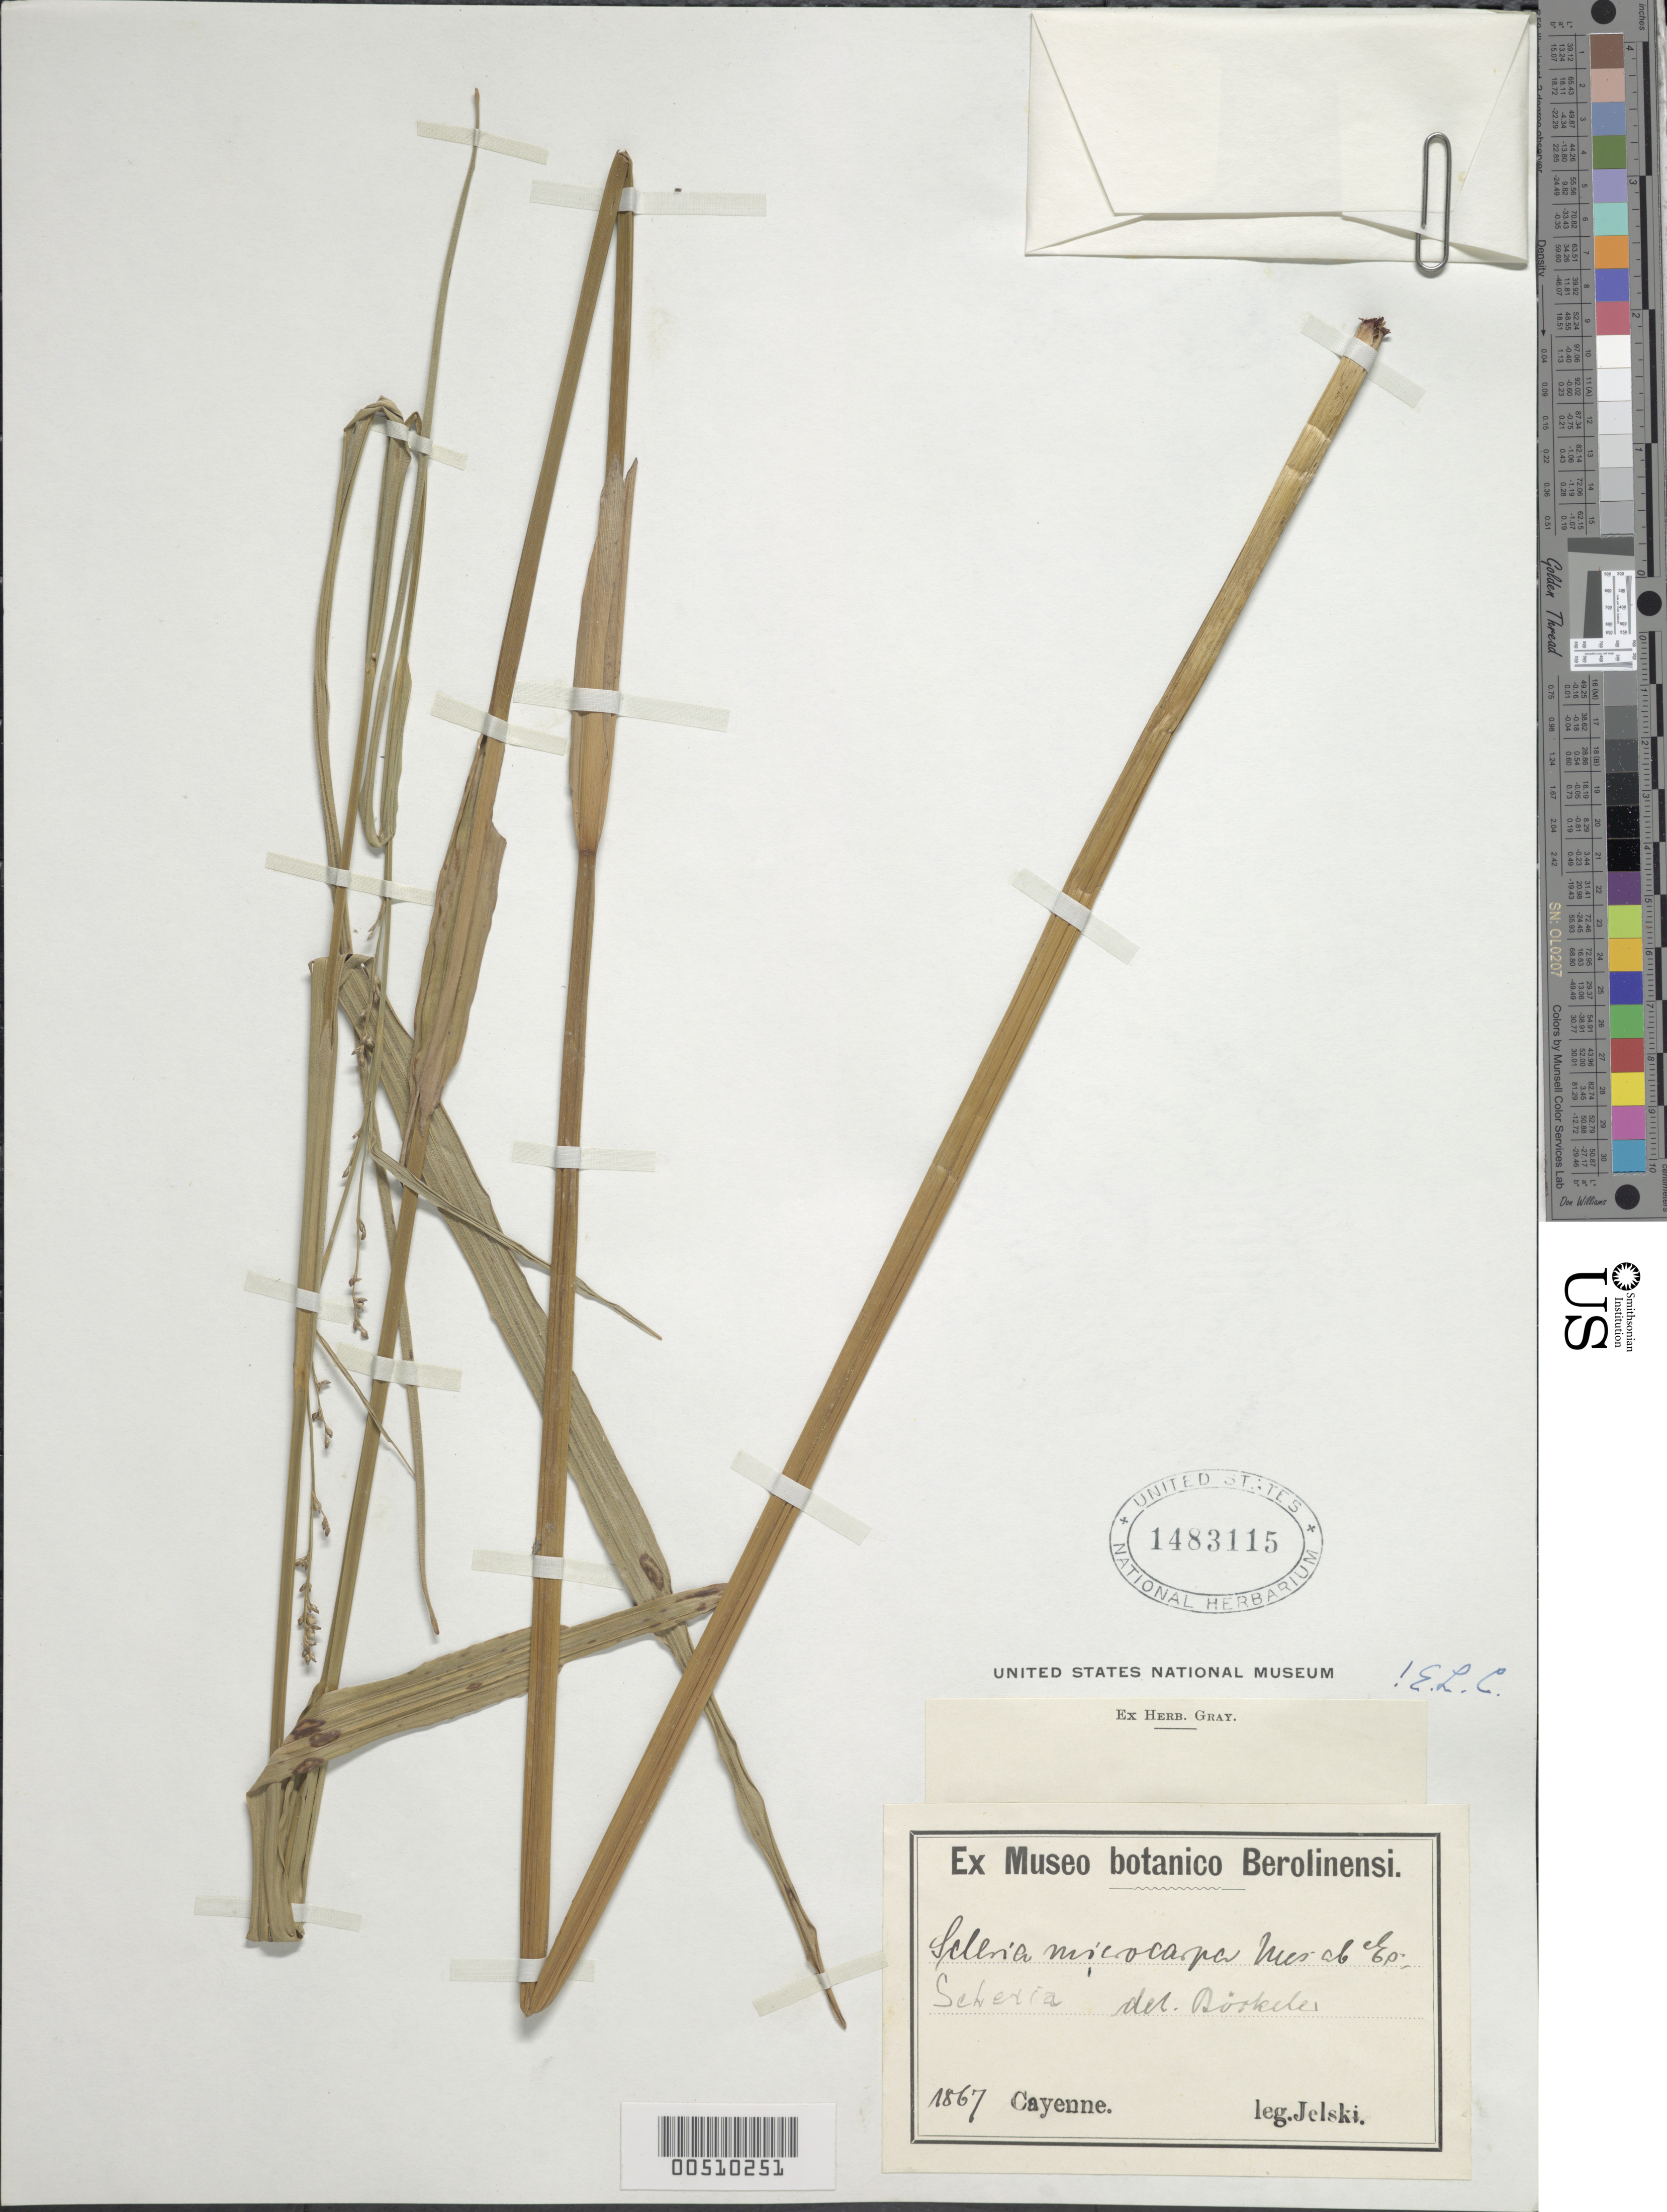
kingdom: Plantae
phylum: Tracheophyta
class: Liliopsida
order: Poales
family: Cyperaceae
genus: Scleria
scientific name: Scleria microcarpa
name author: Nees ex Kunth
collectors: -. Jelski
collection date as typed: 1867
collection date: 1867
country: French Guiana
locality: Cayenne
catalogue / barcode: US 1483115